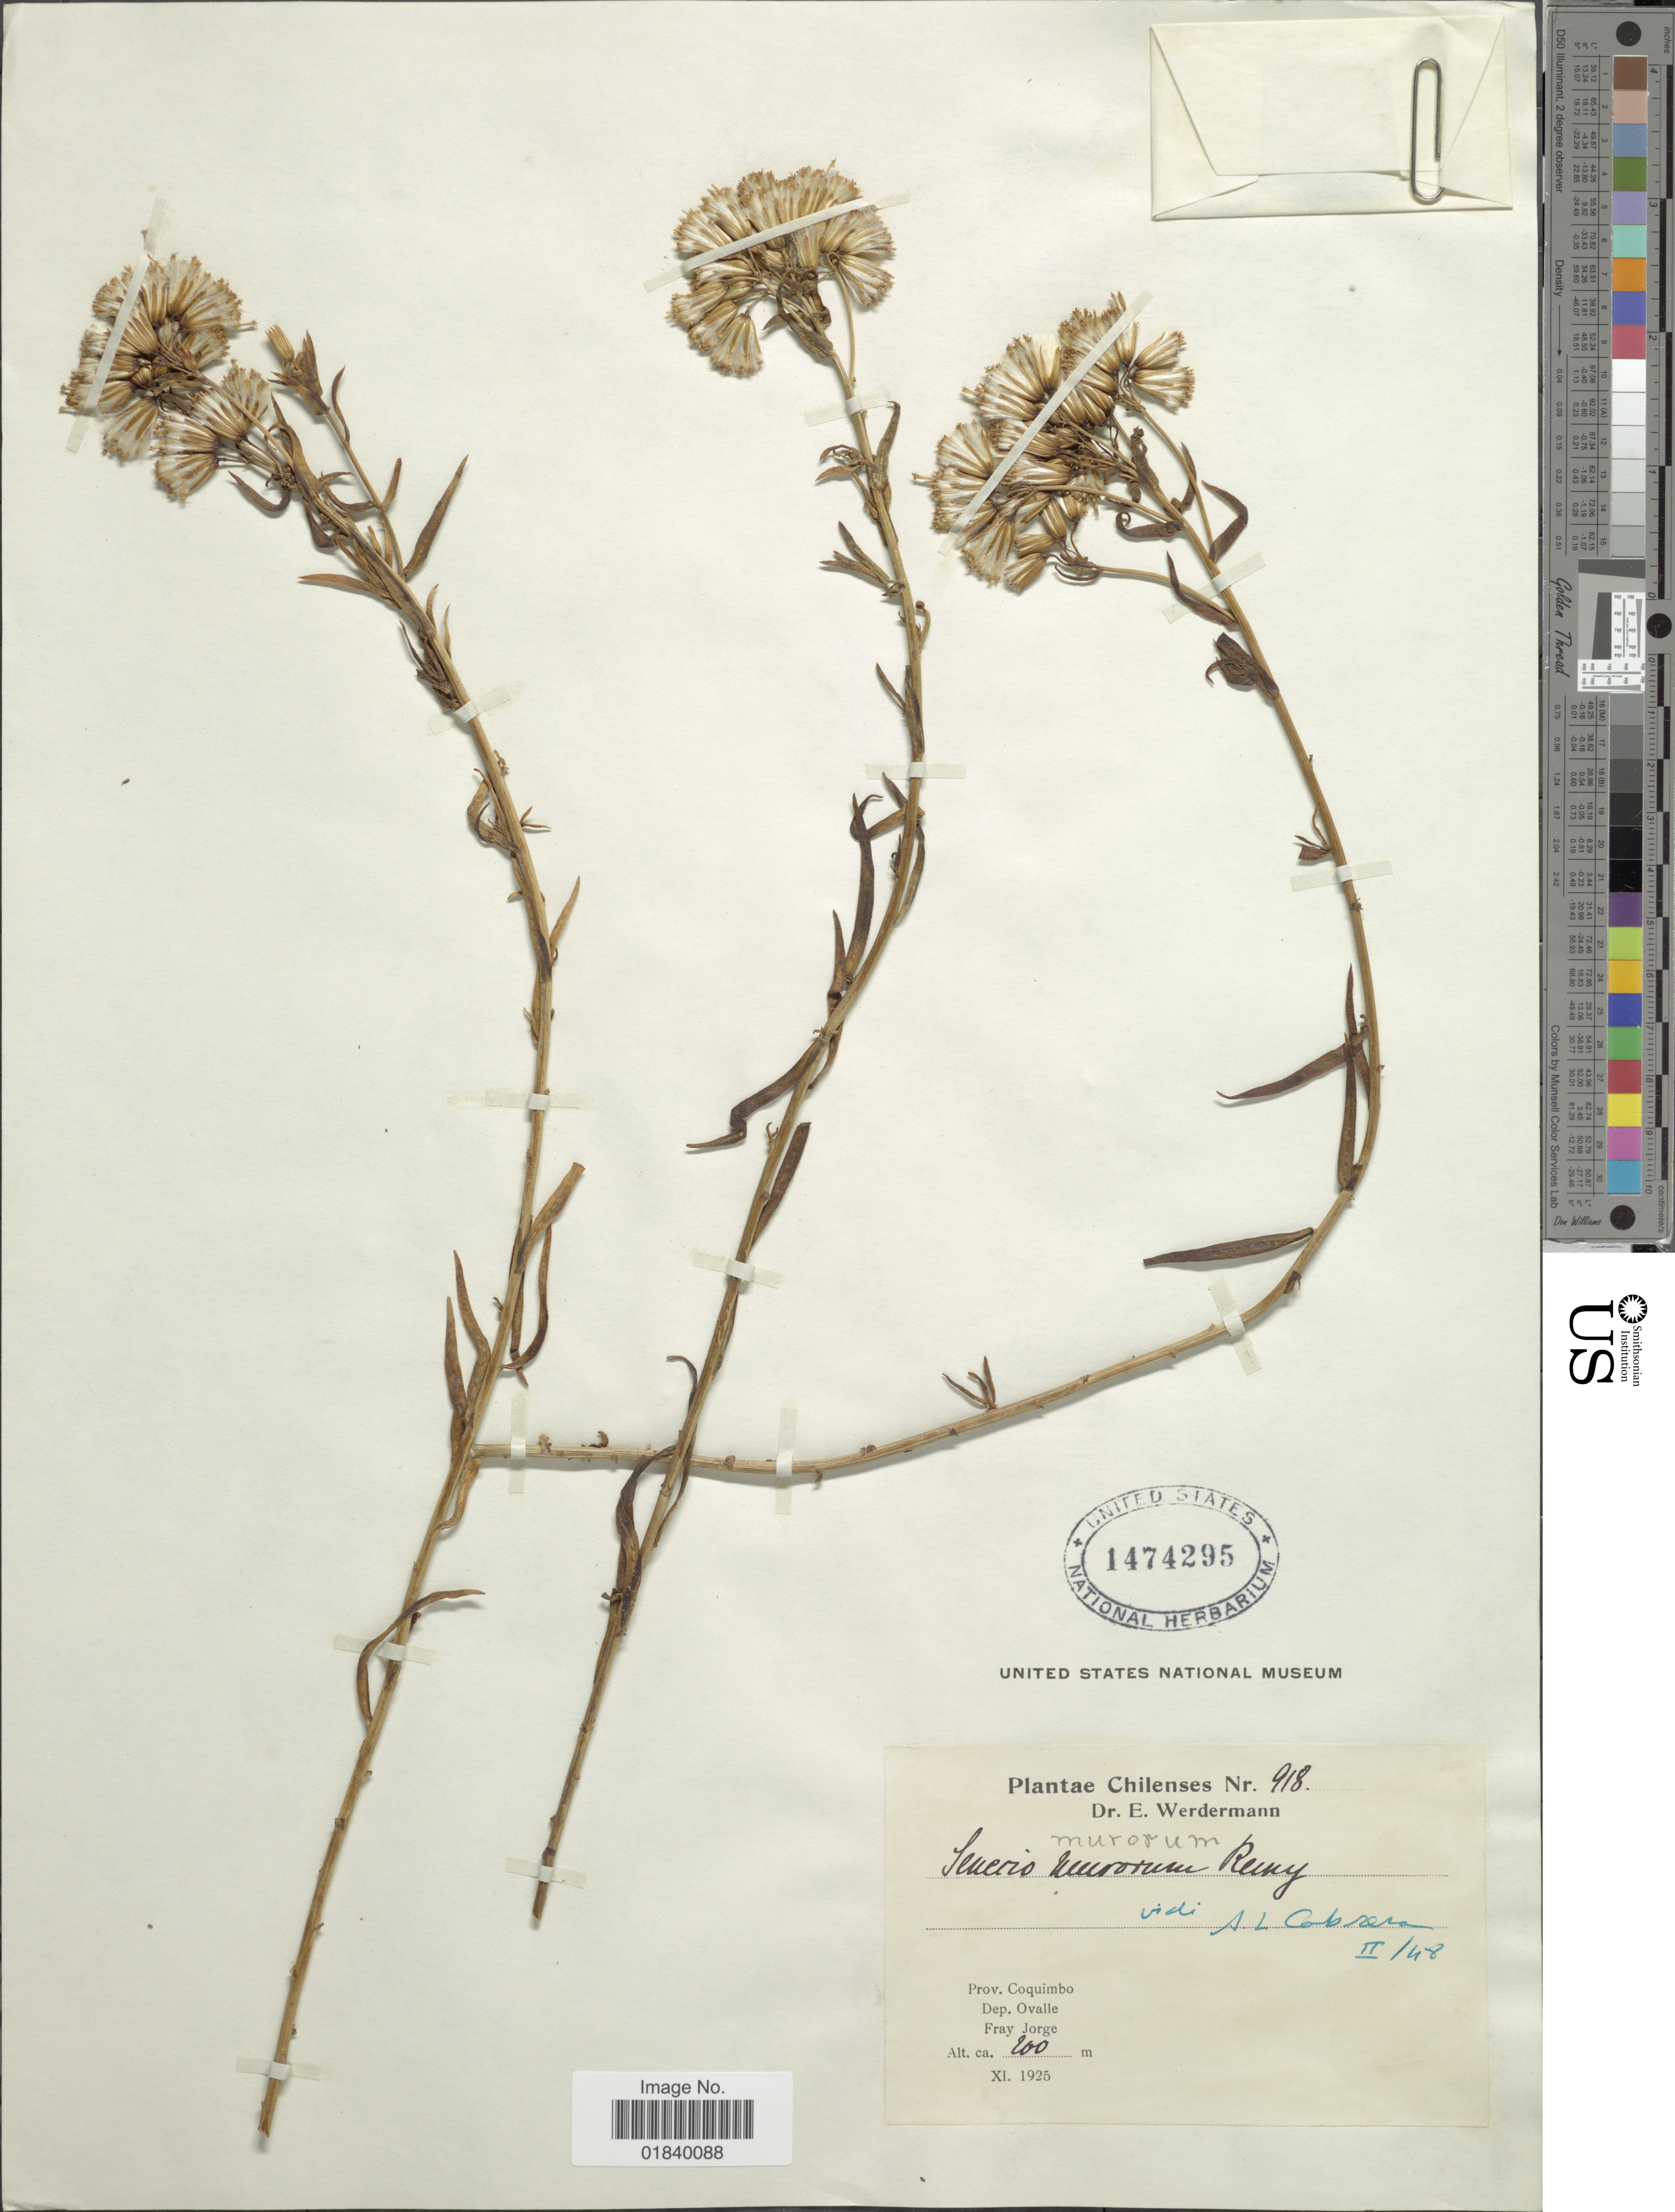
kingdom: Plantae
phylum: Tracheophyta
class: Magnoliopsida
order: Asterales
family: Asteraceae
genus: Senecio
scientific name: Senecio murorum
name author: J. Rémy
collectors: E. Werdermann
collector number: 918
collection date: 1925-11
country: Chile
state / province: Coquimbo (IV)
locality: Chilenses. Prov. Coquimbo, Dep. Ovalle. Fray Jorge.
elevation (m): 200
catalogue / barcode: US 1474295